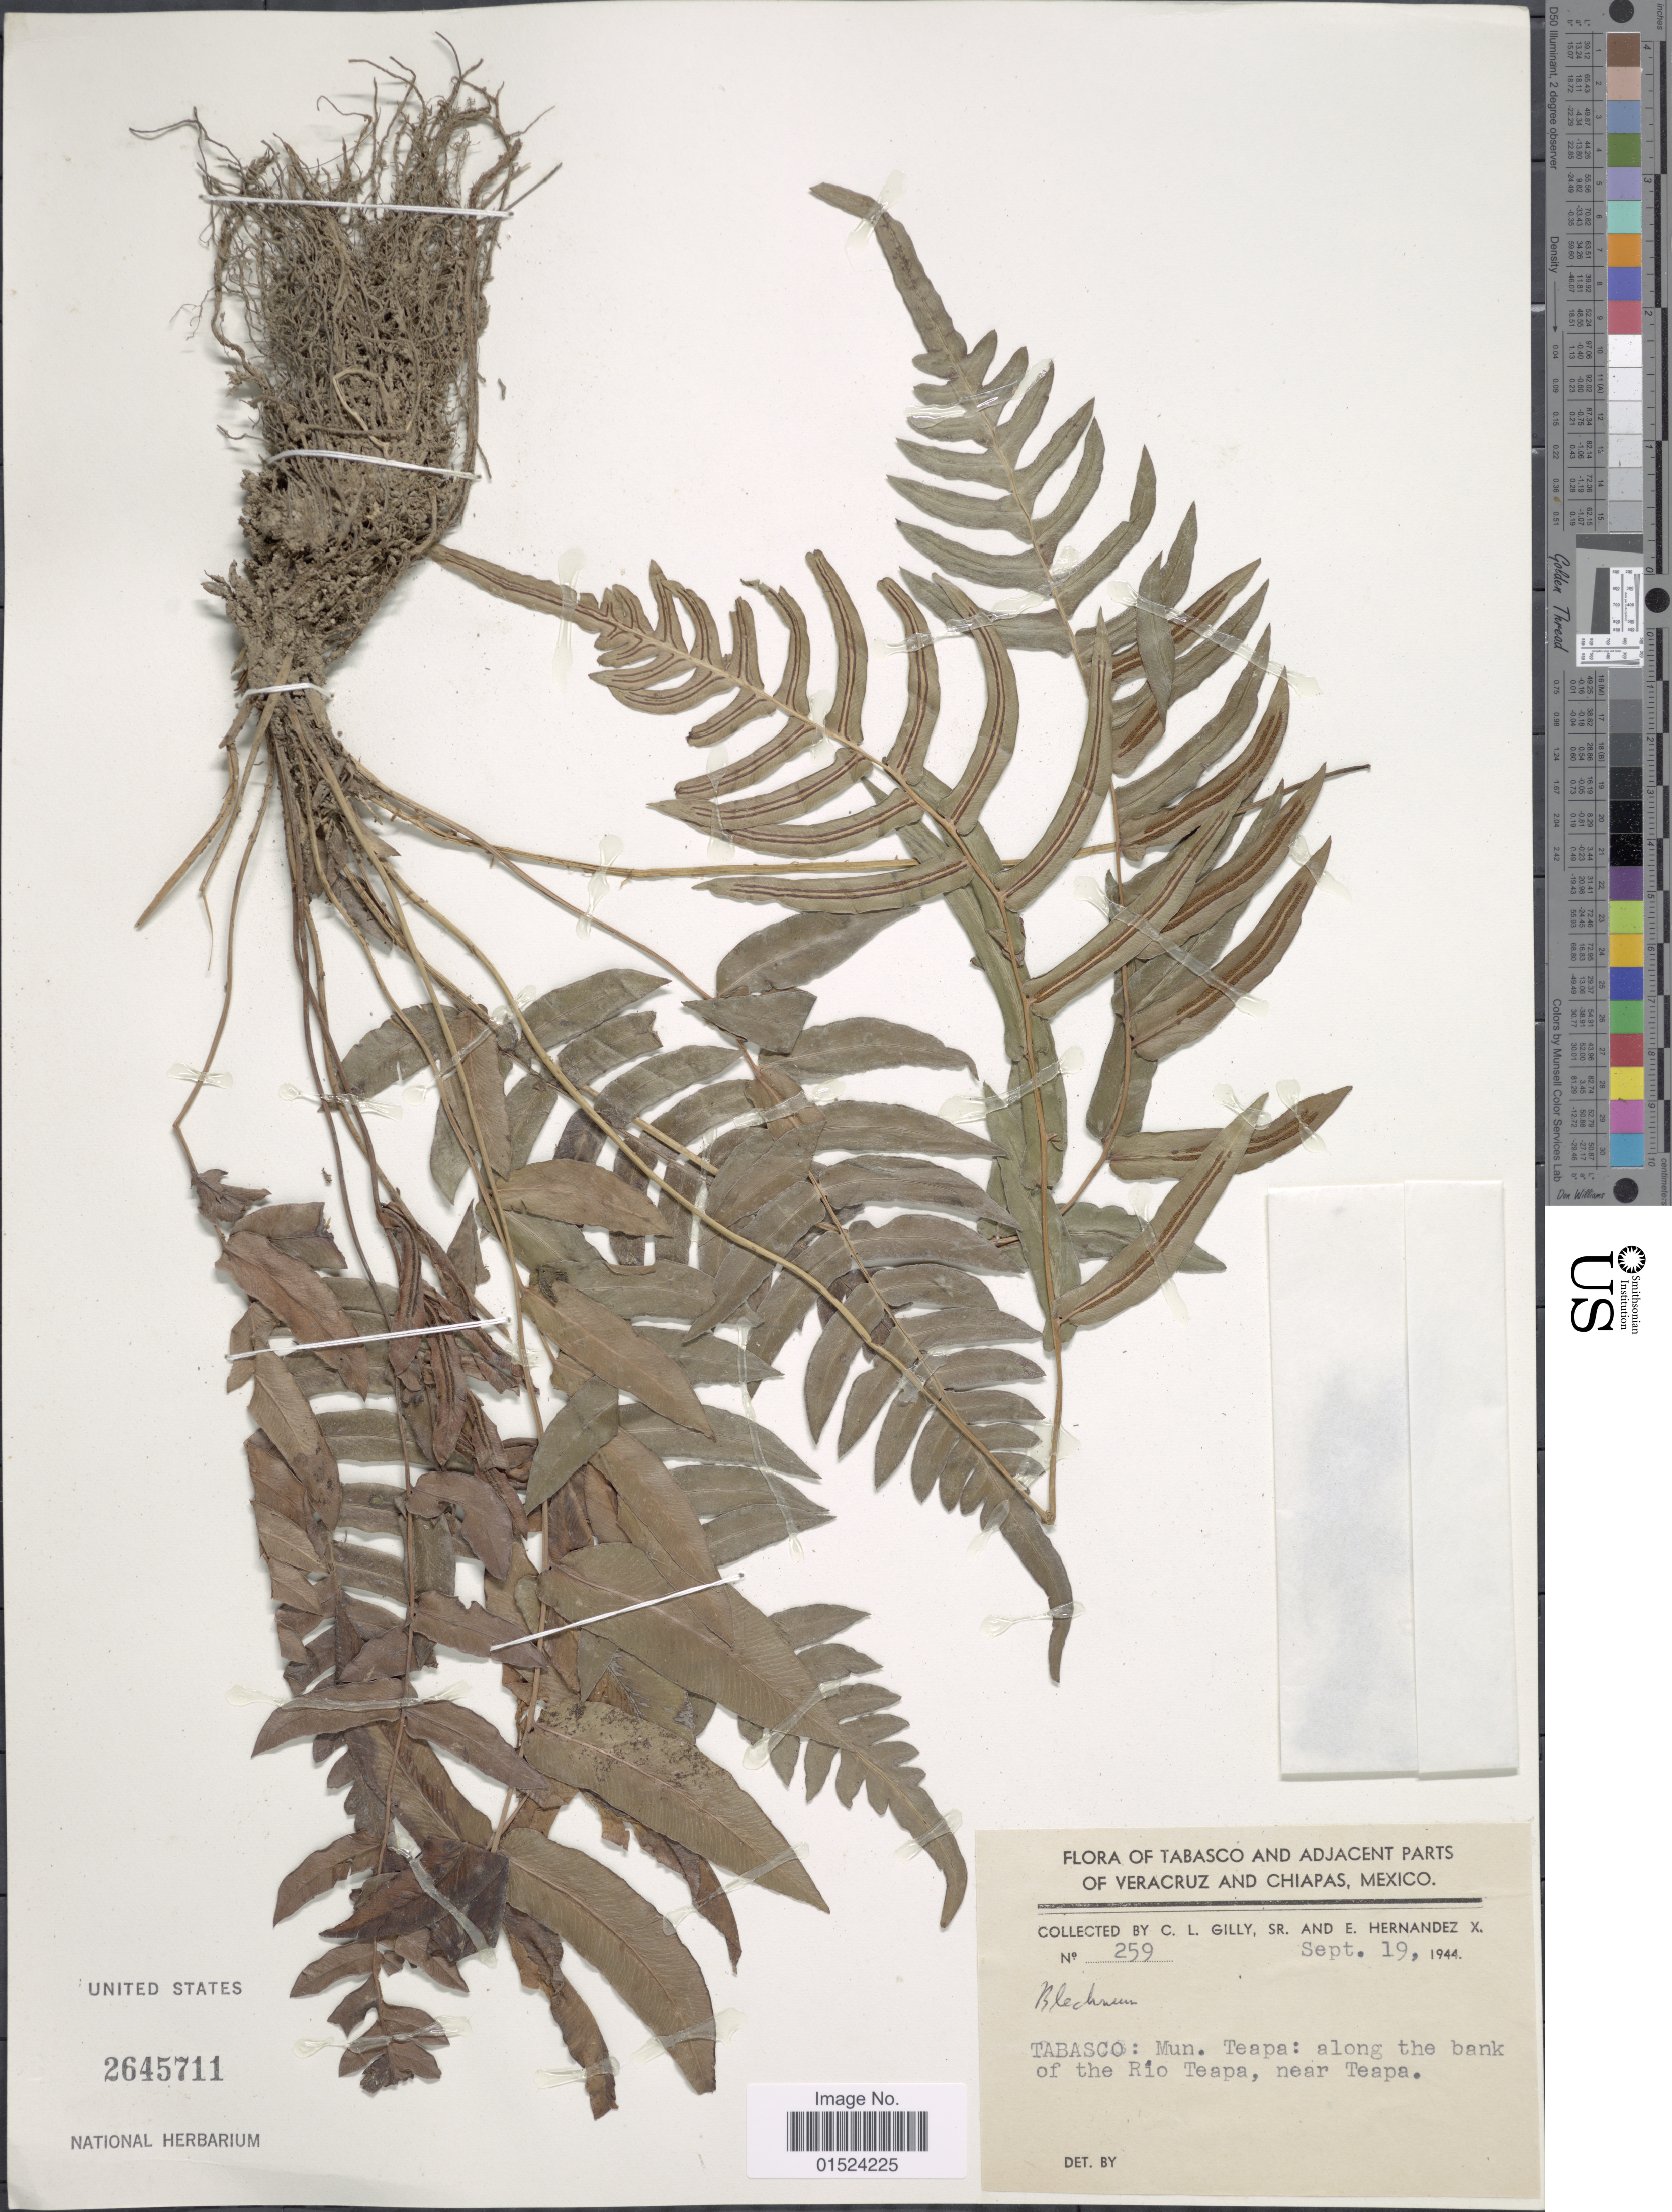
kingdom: Plantae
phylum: Tracheophyta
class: Polypodiopsida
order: Polypodiales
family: Blechnaceae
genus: Blechnum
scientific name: Blechnum occidentale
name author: L.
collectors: C. Gilly & E. Hernández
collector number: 259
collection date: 1944-09-19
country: Mexico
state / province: Veracruz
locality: Tabasco and adjacent parts of Veracruz and Chiapas, Mun. Teapa: along the bank of the Río Teapa, near Teapa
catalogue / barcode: US 2645711